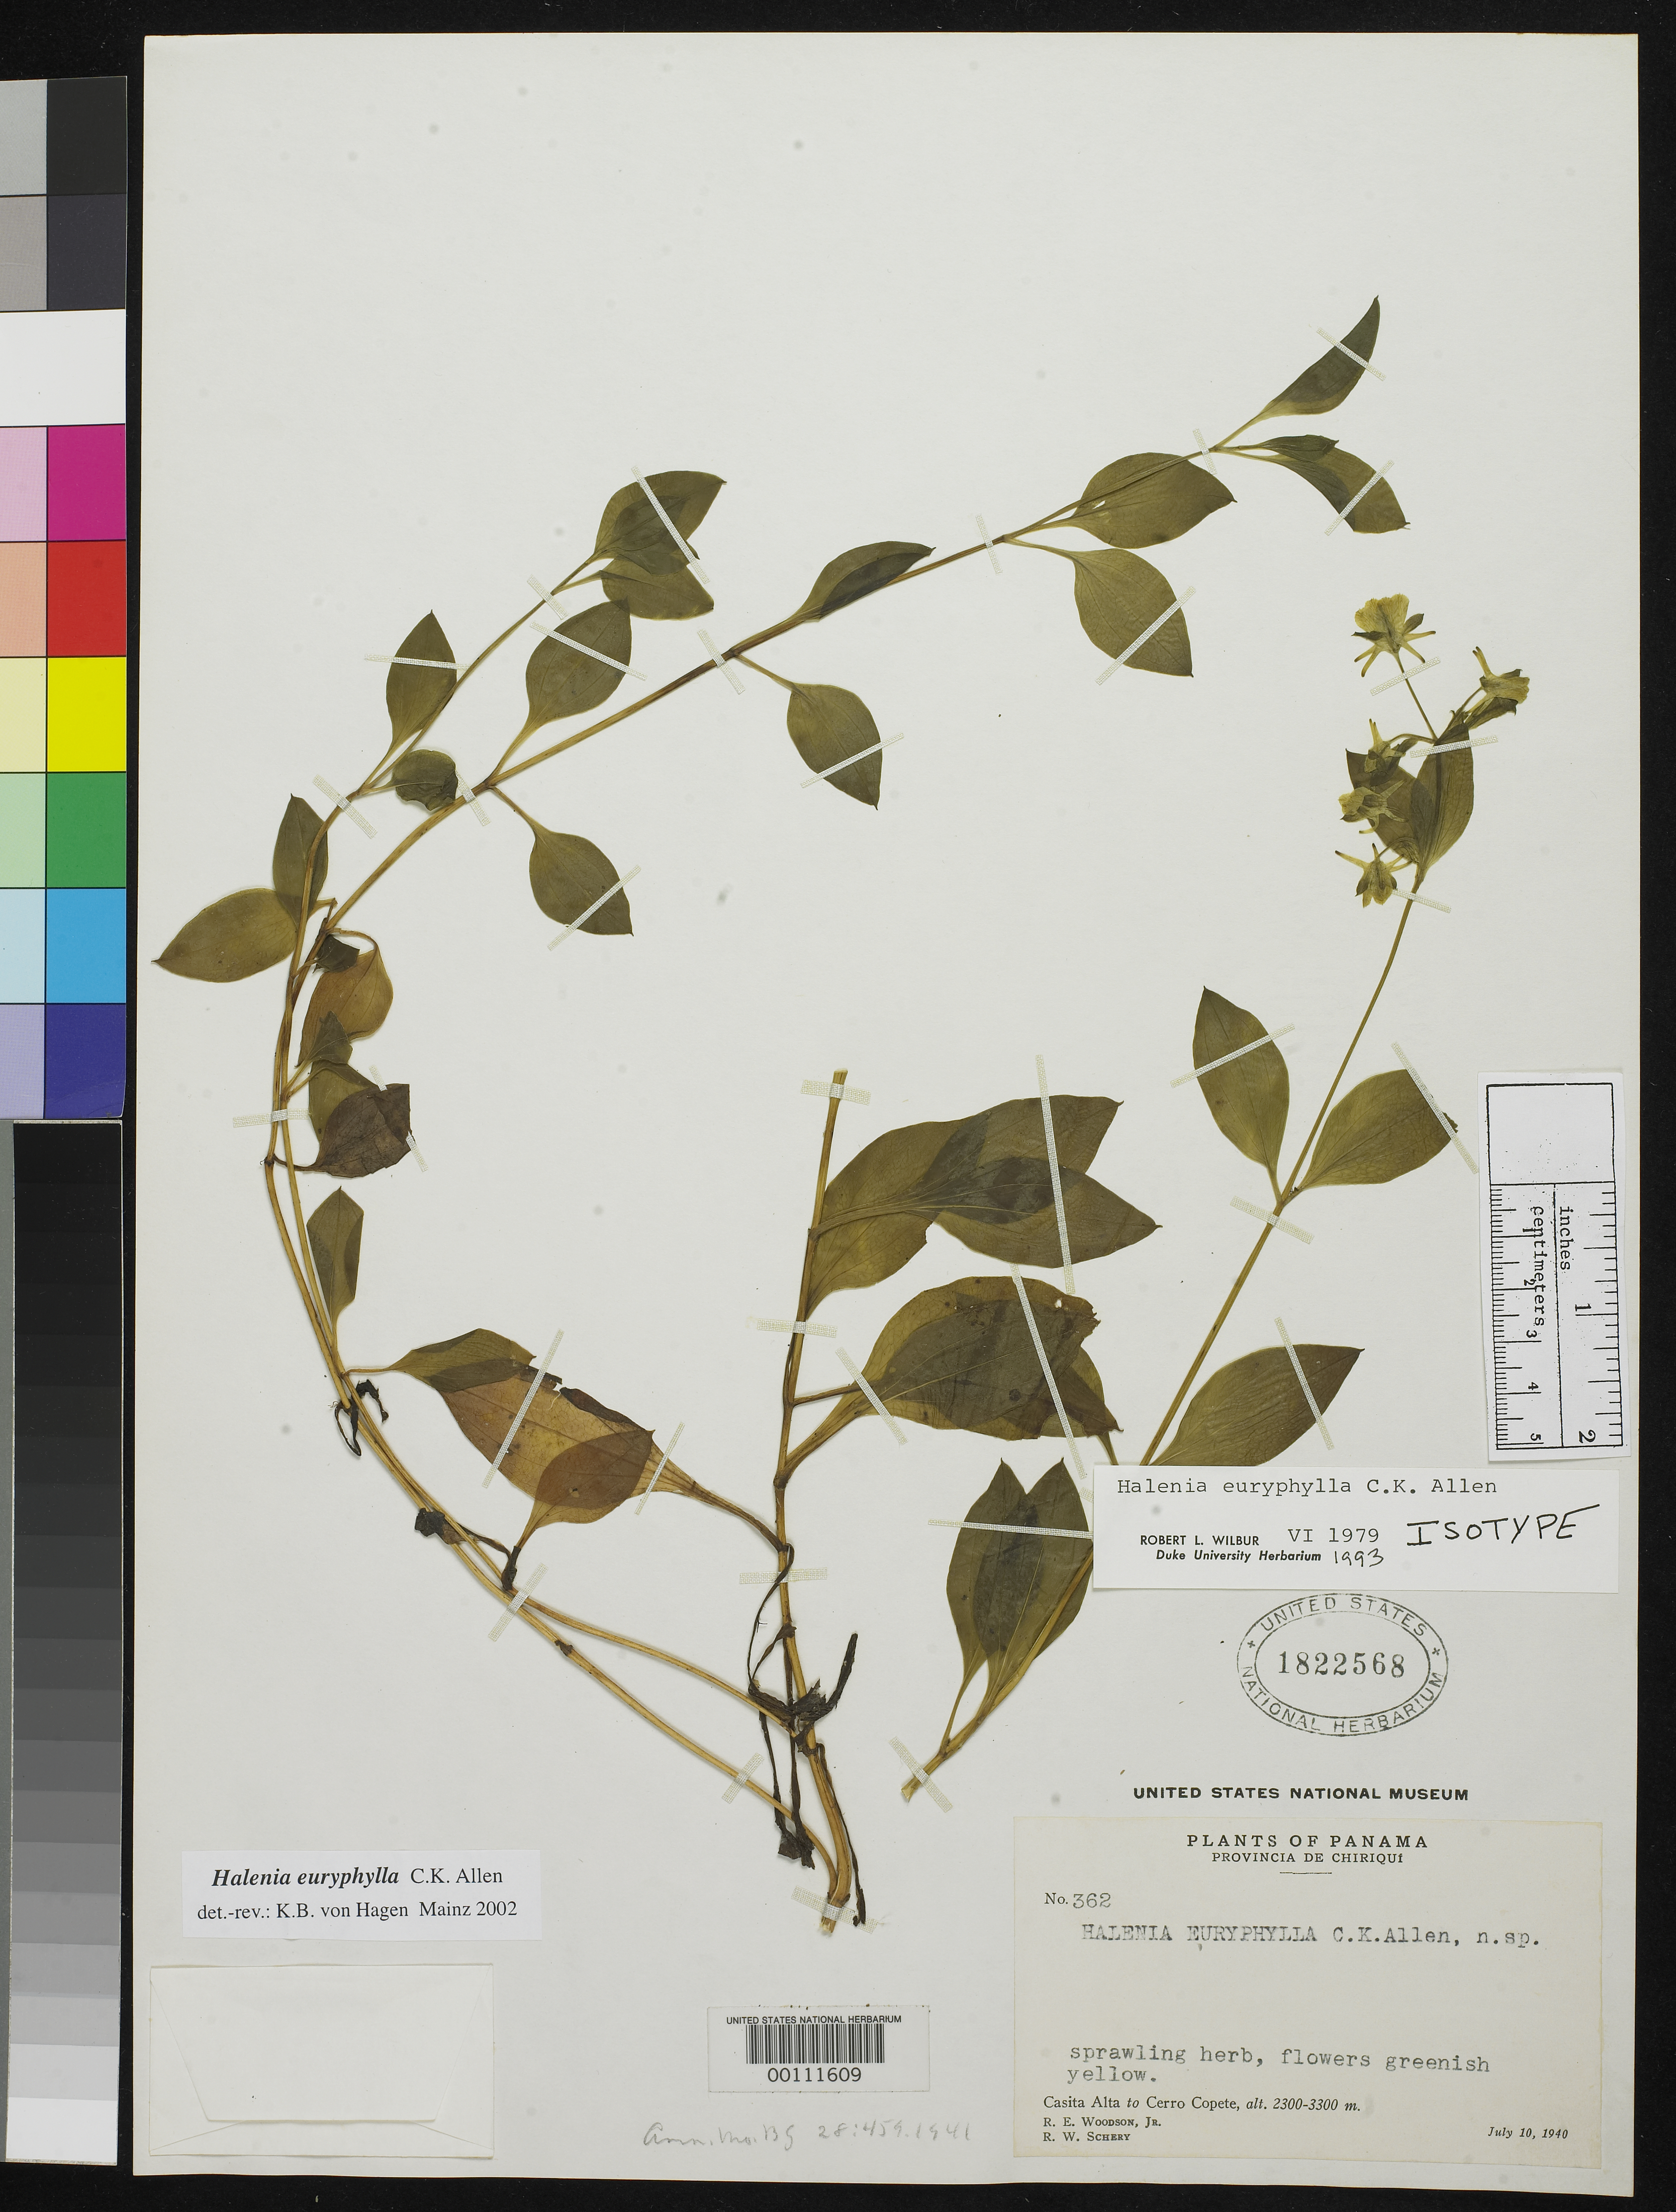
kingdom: Plantae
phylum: Tracheophyta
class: Magnoliopsida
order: Gentianales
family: Gentianaceae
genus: Halenia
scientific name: Halenia euryphylla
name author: C.K. Allen in Woodson & Schery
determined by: Hagen, K. B. von, (MJG)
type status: Isotype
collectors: R. E. Woodson & R. W. Schery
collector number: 362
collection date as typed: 10 Jul 1940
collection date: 1940-07-10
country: Panama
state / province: Chiriquí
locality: Casita Alta to Cerro Copete.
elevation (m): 2300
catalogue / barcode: US 1822568